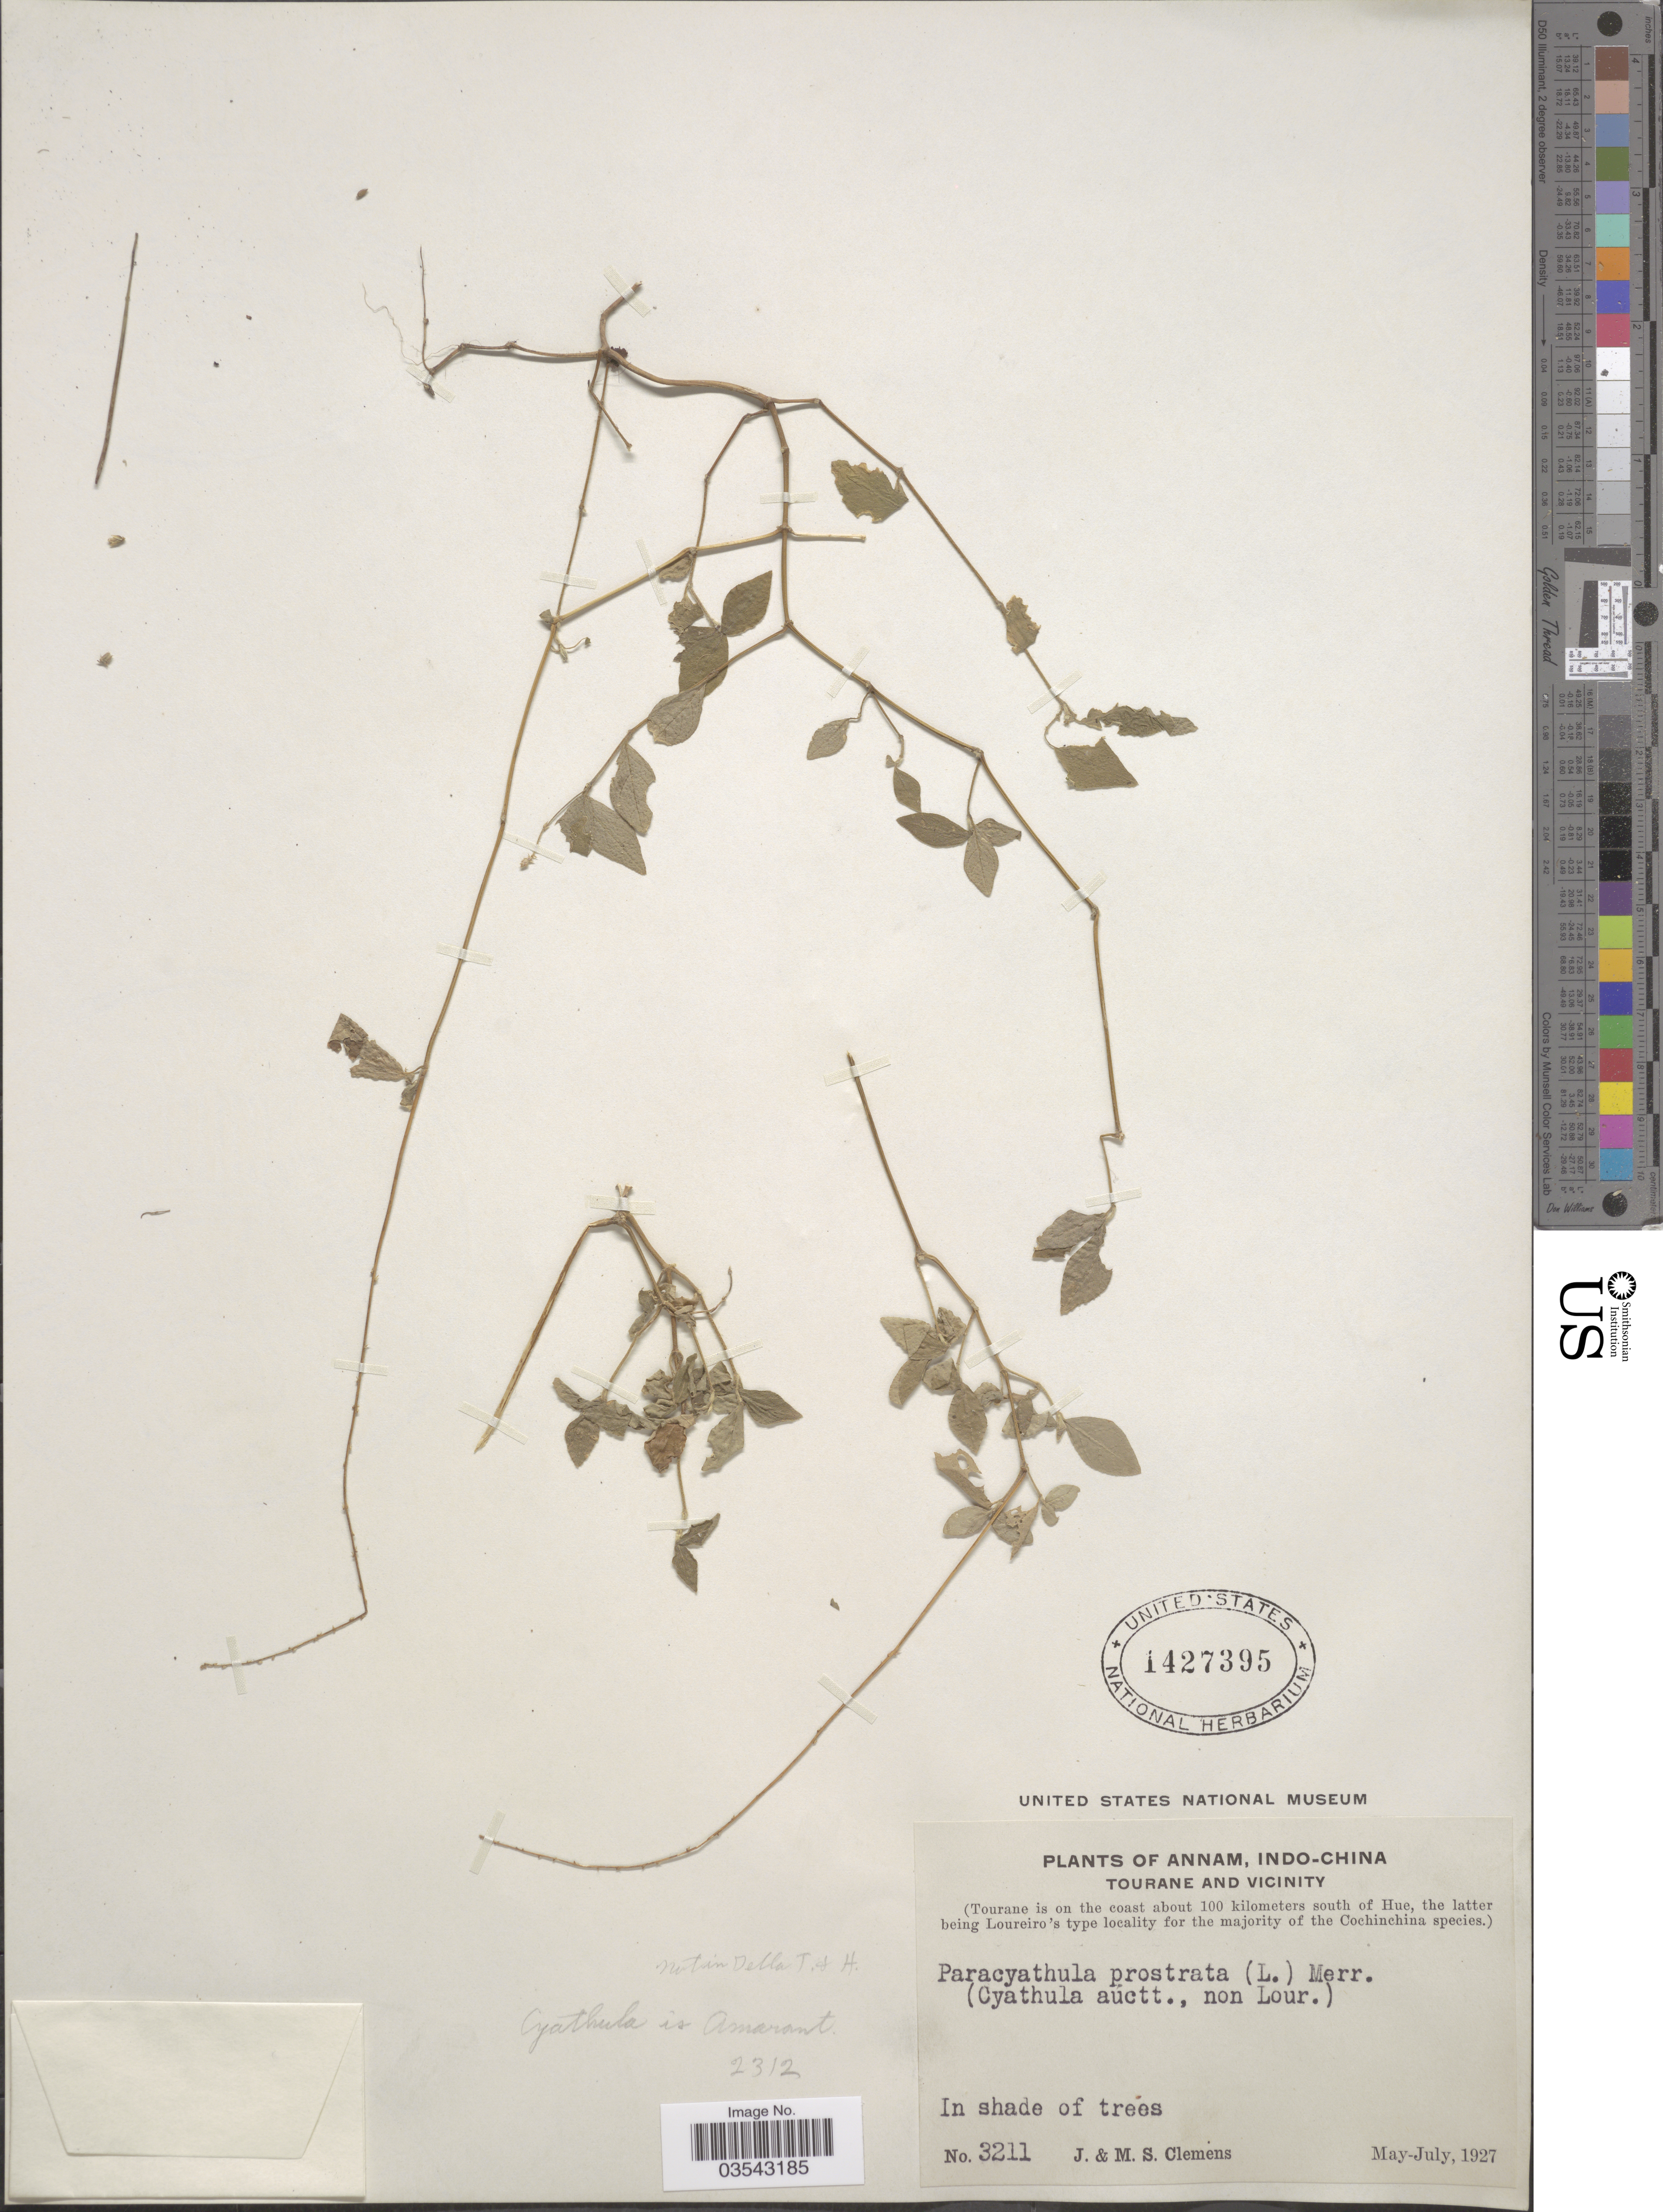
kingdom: Plantae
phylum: Tracheophyta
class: Magnoliopsida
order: Caryophyllales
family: Amaranthaceae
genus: Cyathula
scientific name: Cyathula prostrata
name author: (L.) Blume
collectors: J. Clemens & M. S. Clemens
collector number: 3211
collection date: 1927-05/1927-07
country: Vietnam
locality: Annam, Tourane and vicinity. (Tourane is on the coast about 100 kilometers south of Hue).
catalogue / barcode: US 1427395